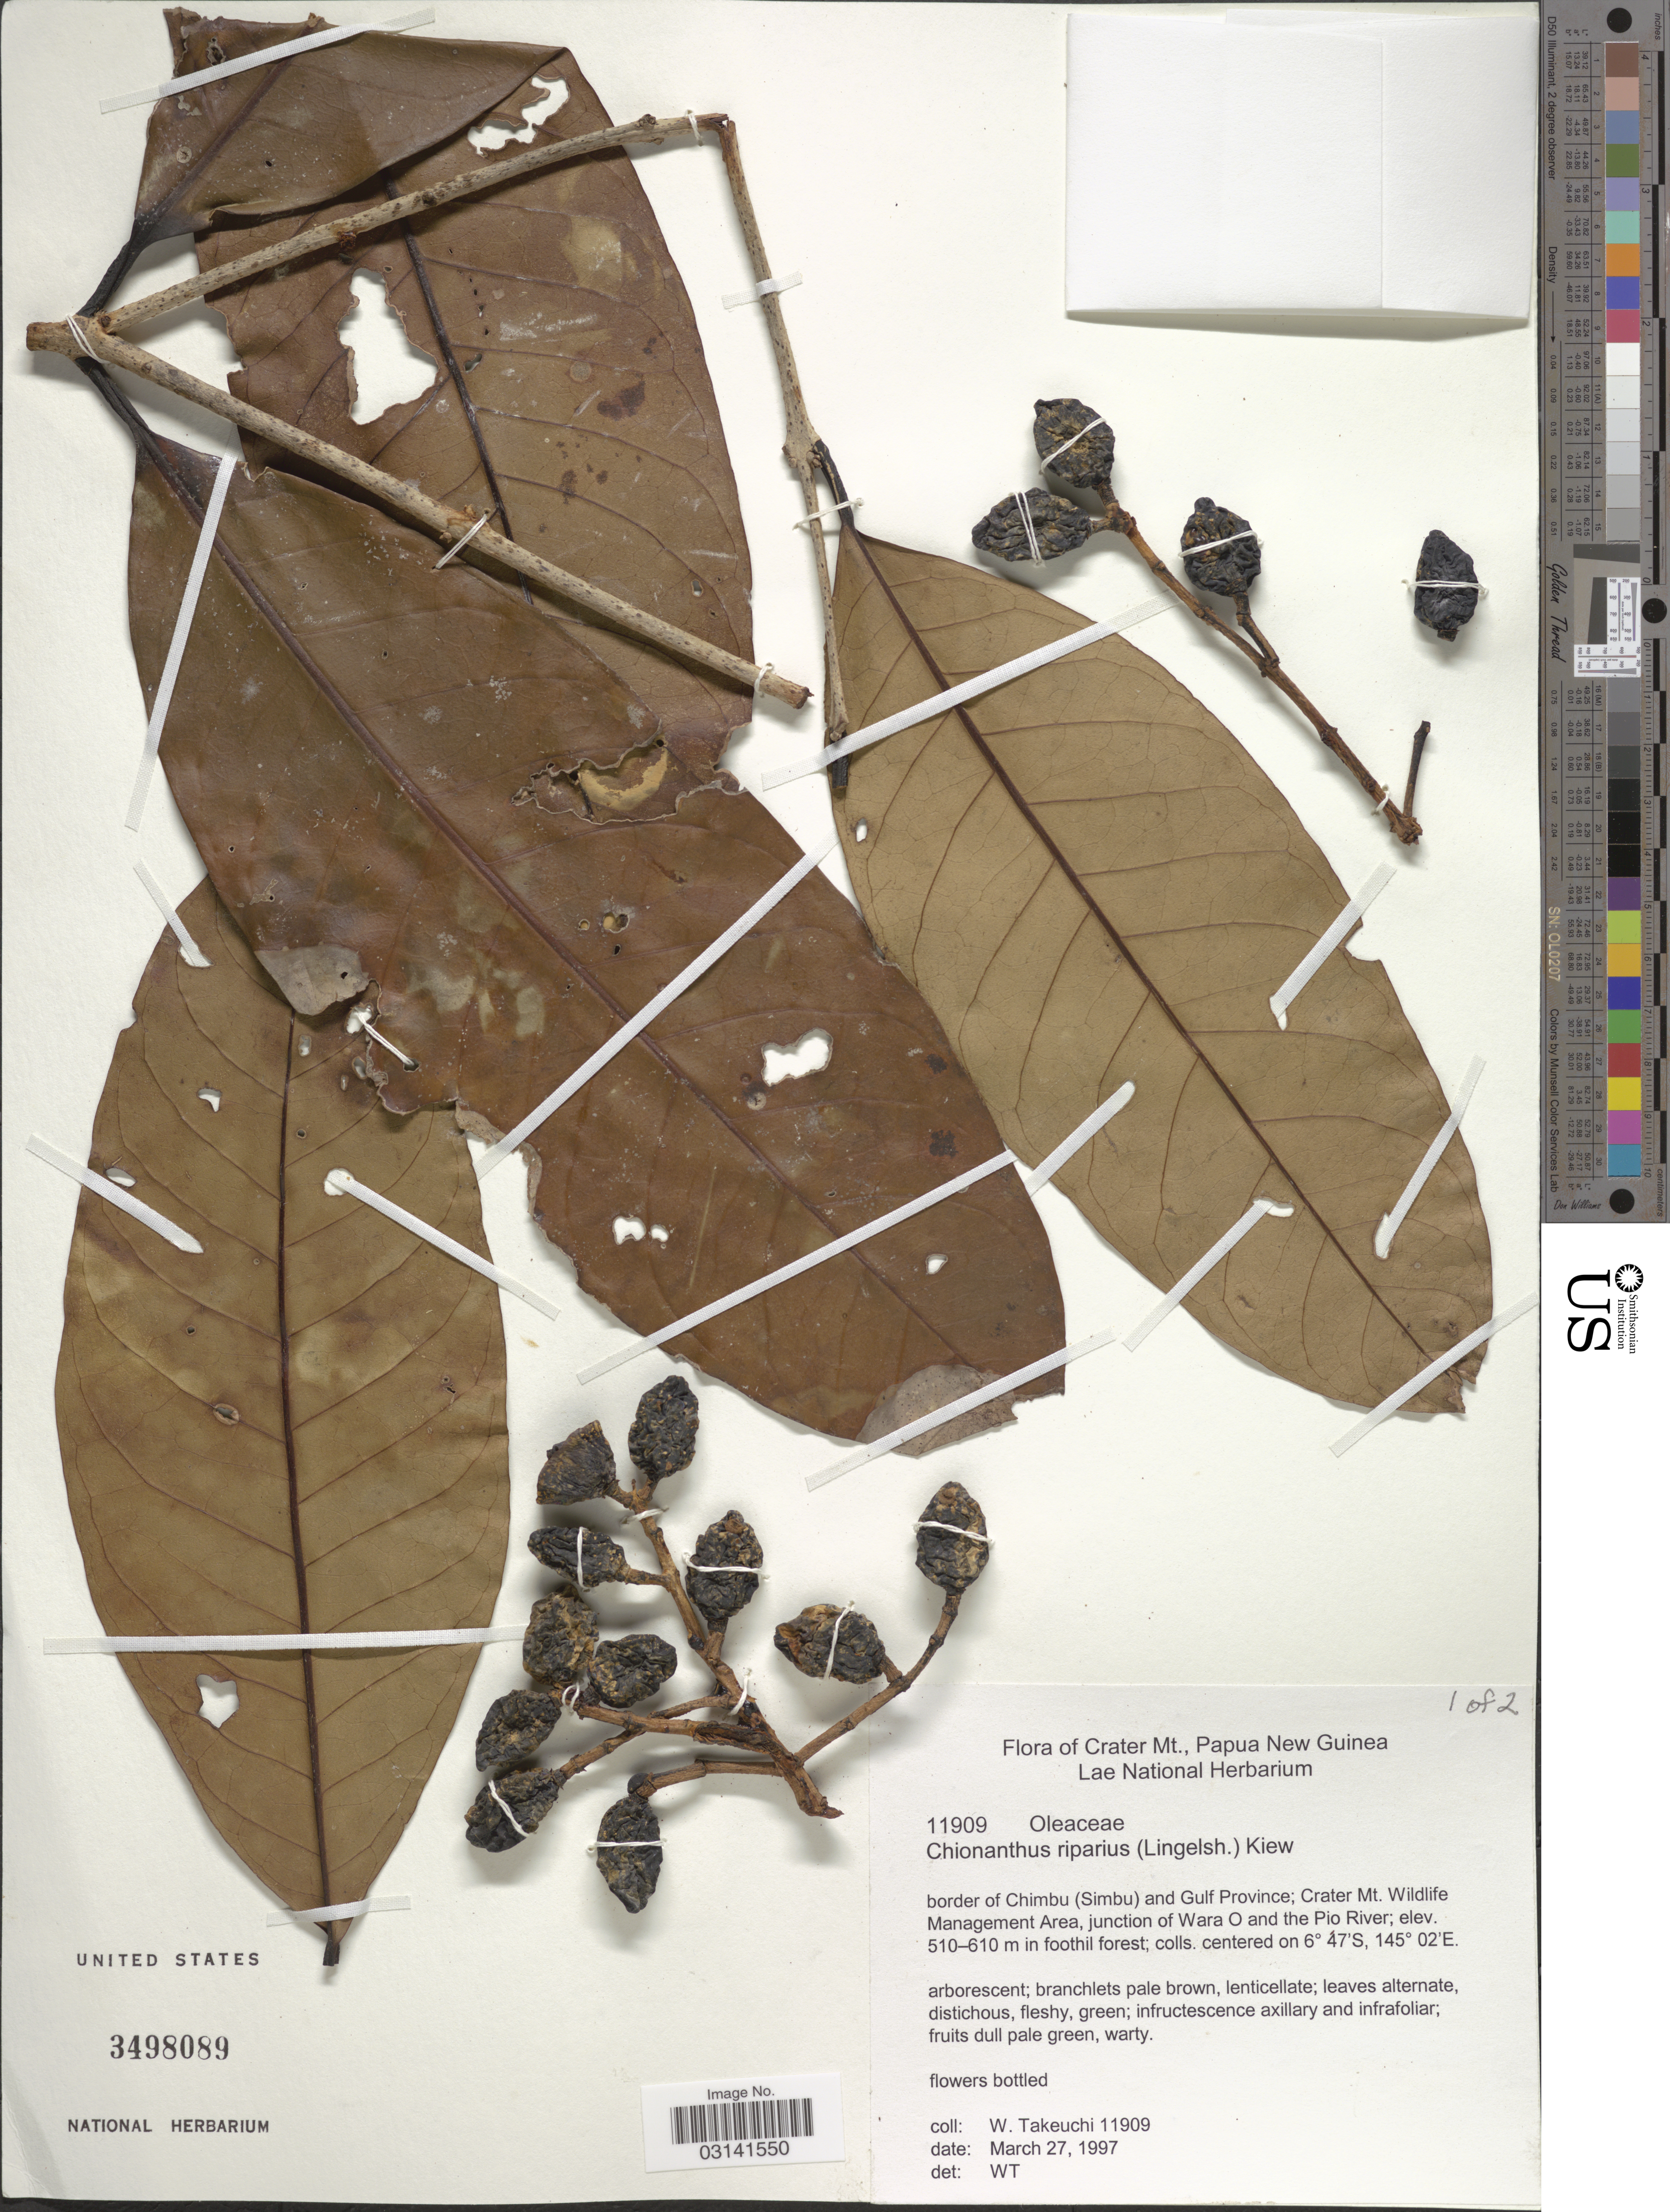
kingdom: Plantae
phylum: Tracheophyta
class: Magnoliopsida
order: Lamiales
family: Oleaceae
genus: Chionanthus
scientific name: Chionanthus riparius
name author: (Lingelsh.) Kiew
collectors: W. Takeuchi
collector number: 11909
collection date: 1997-03-27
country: Papua New Guinea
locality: Crater Mt., border of Chimbu (Simbu) and Gulf Province; Crater Mt. Wildlife Management Area, junction of Wara O and the Pio River.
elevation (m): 510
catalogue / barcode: US 3498089